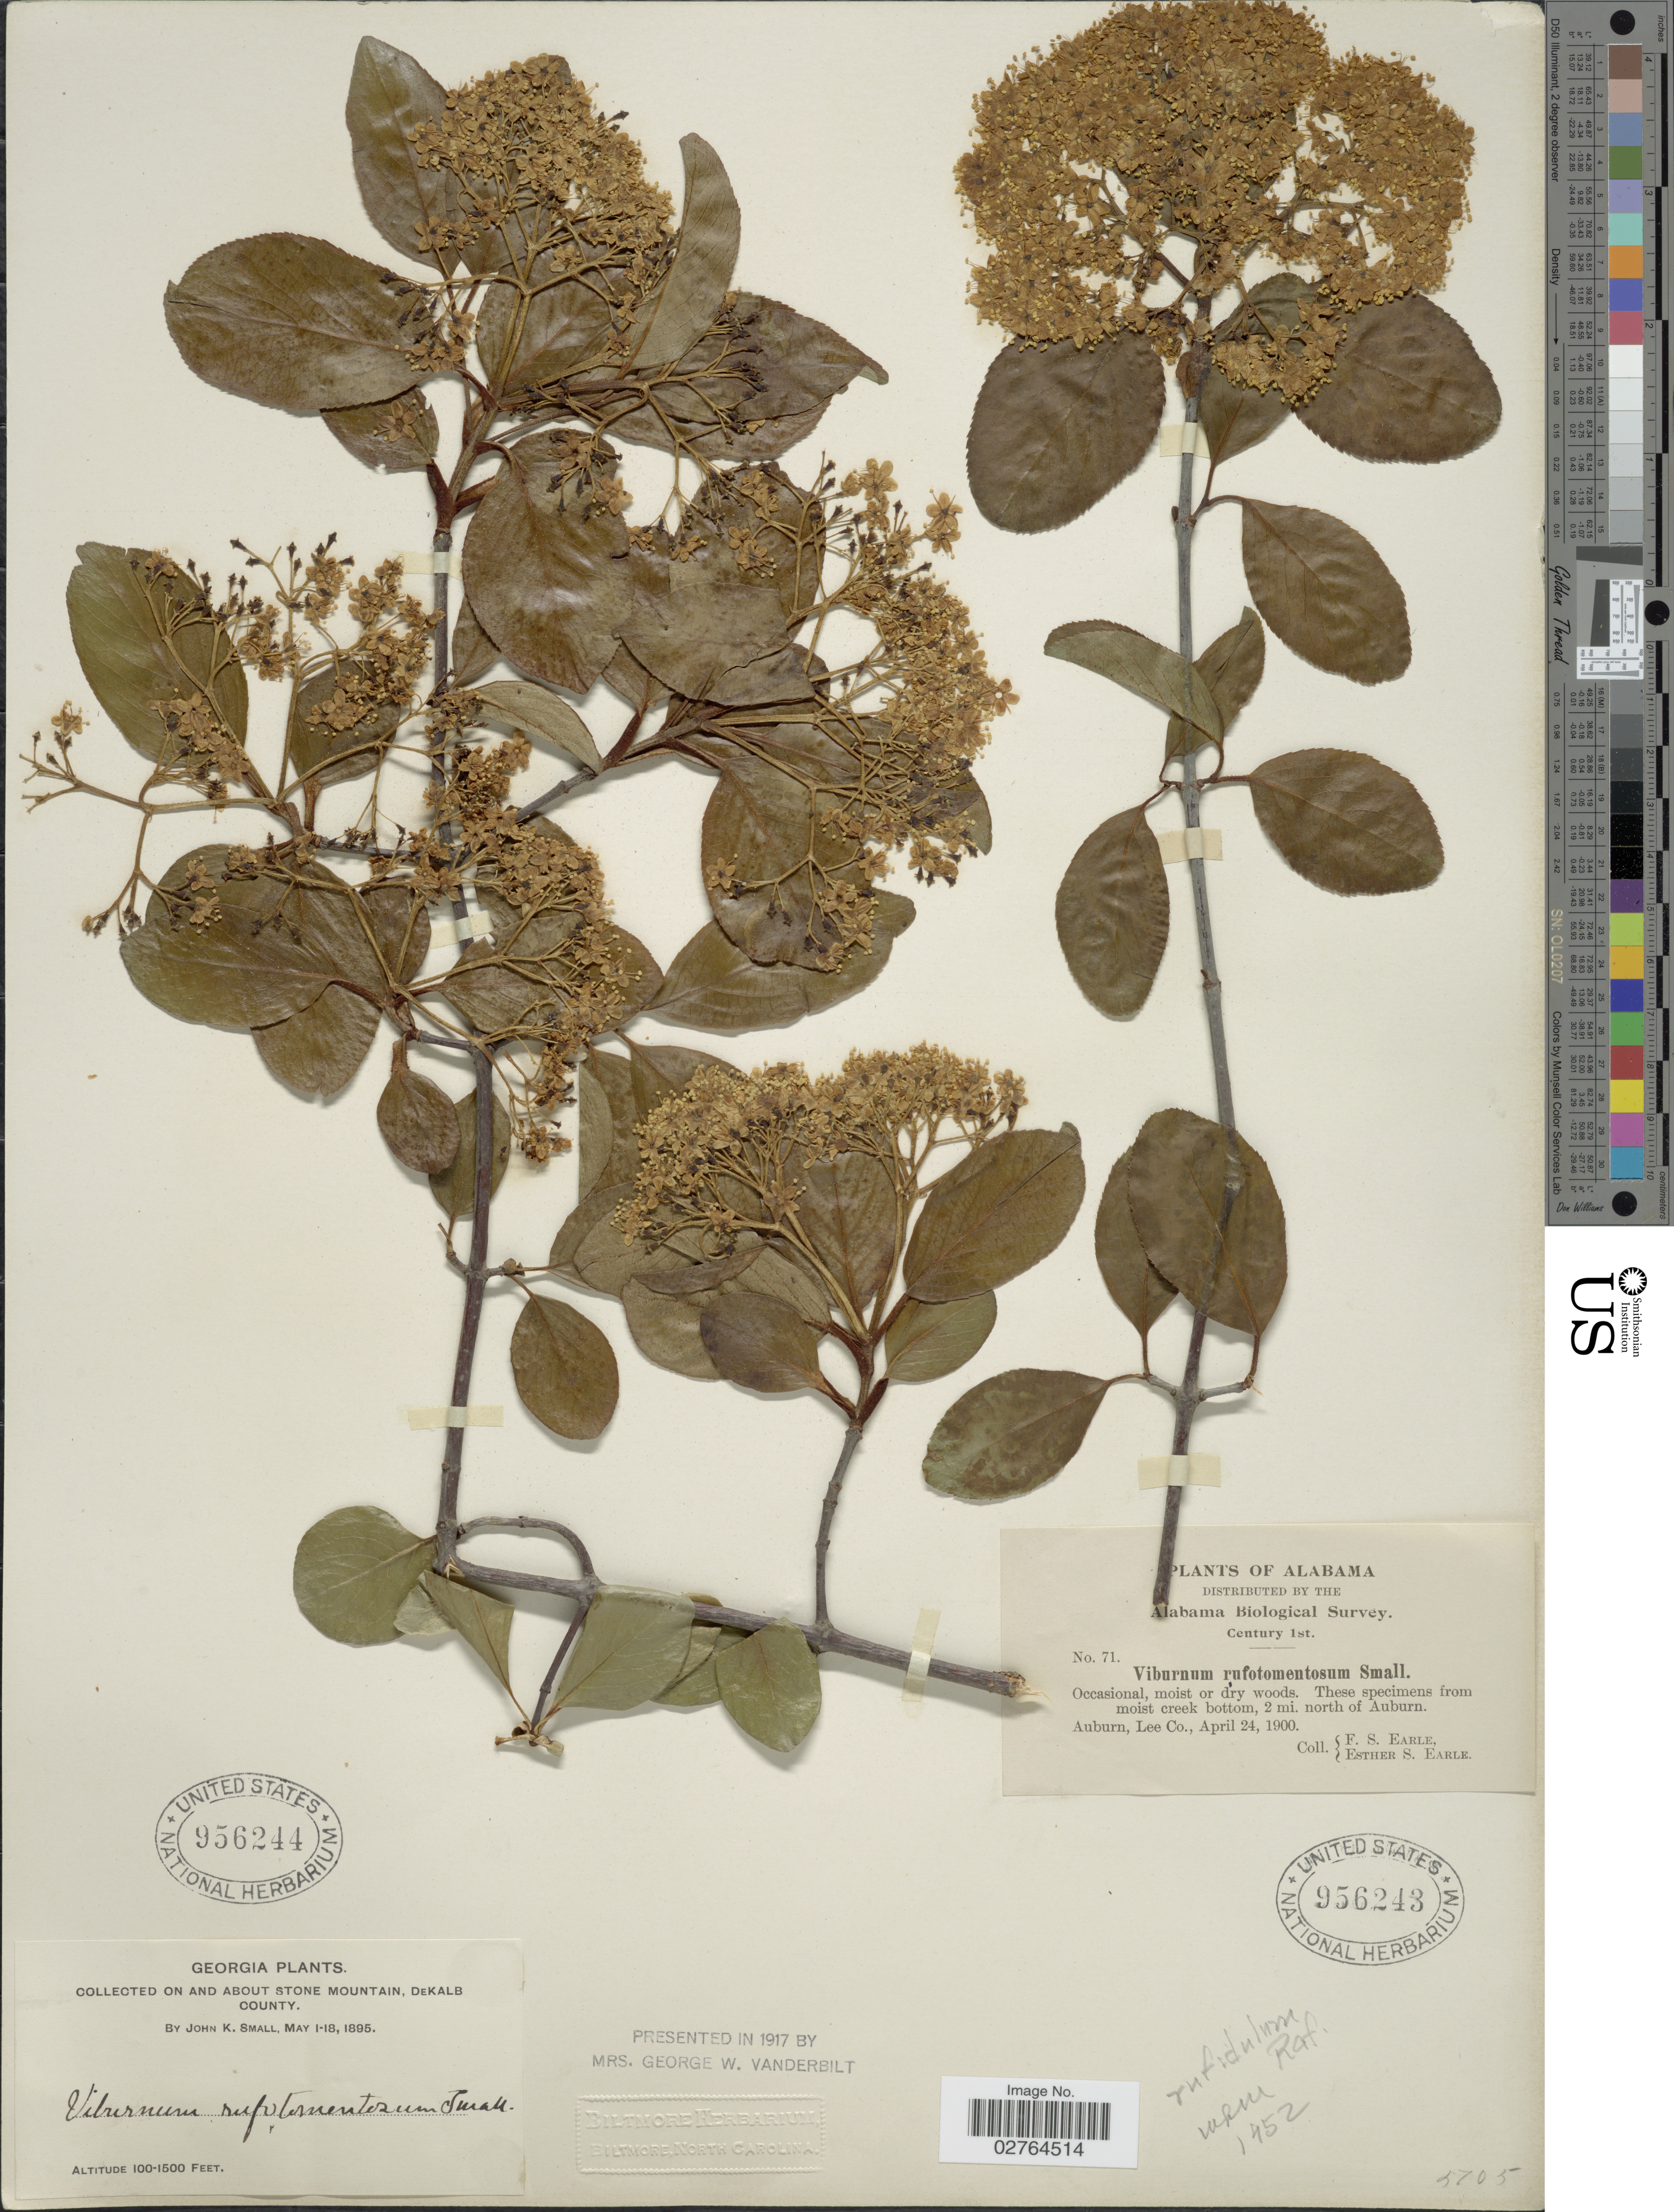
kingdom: Plantae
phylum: Tracheophyta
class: Magnoliopsida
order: Dipsacales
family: Viburnaceae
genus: Viburnum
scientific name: Viburnum rufidulum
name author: Raf.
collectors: F. S. Earle & E. S. Earle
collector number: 71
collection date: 1900-04-24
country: United States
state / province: Alabama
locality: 2 mi. north of Auburn. Auburn, Lee Co.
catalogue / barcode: US 956243-2